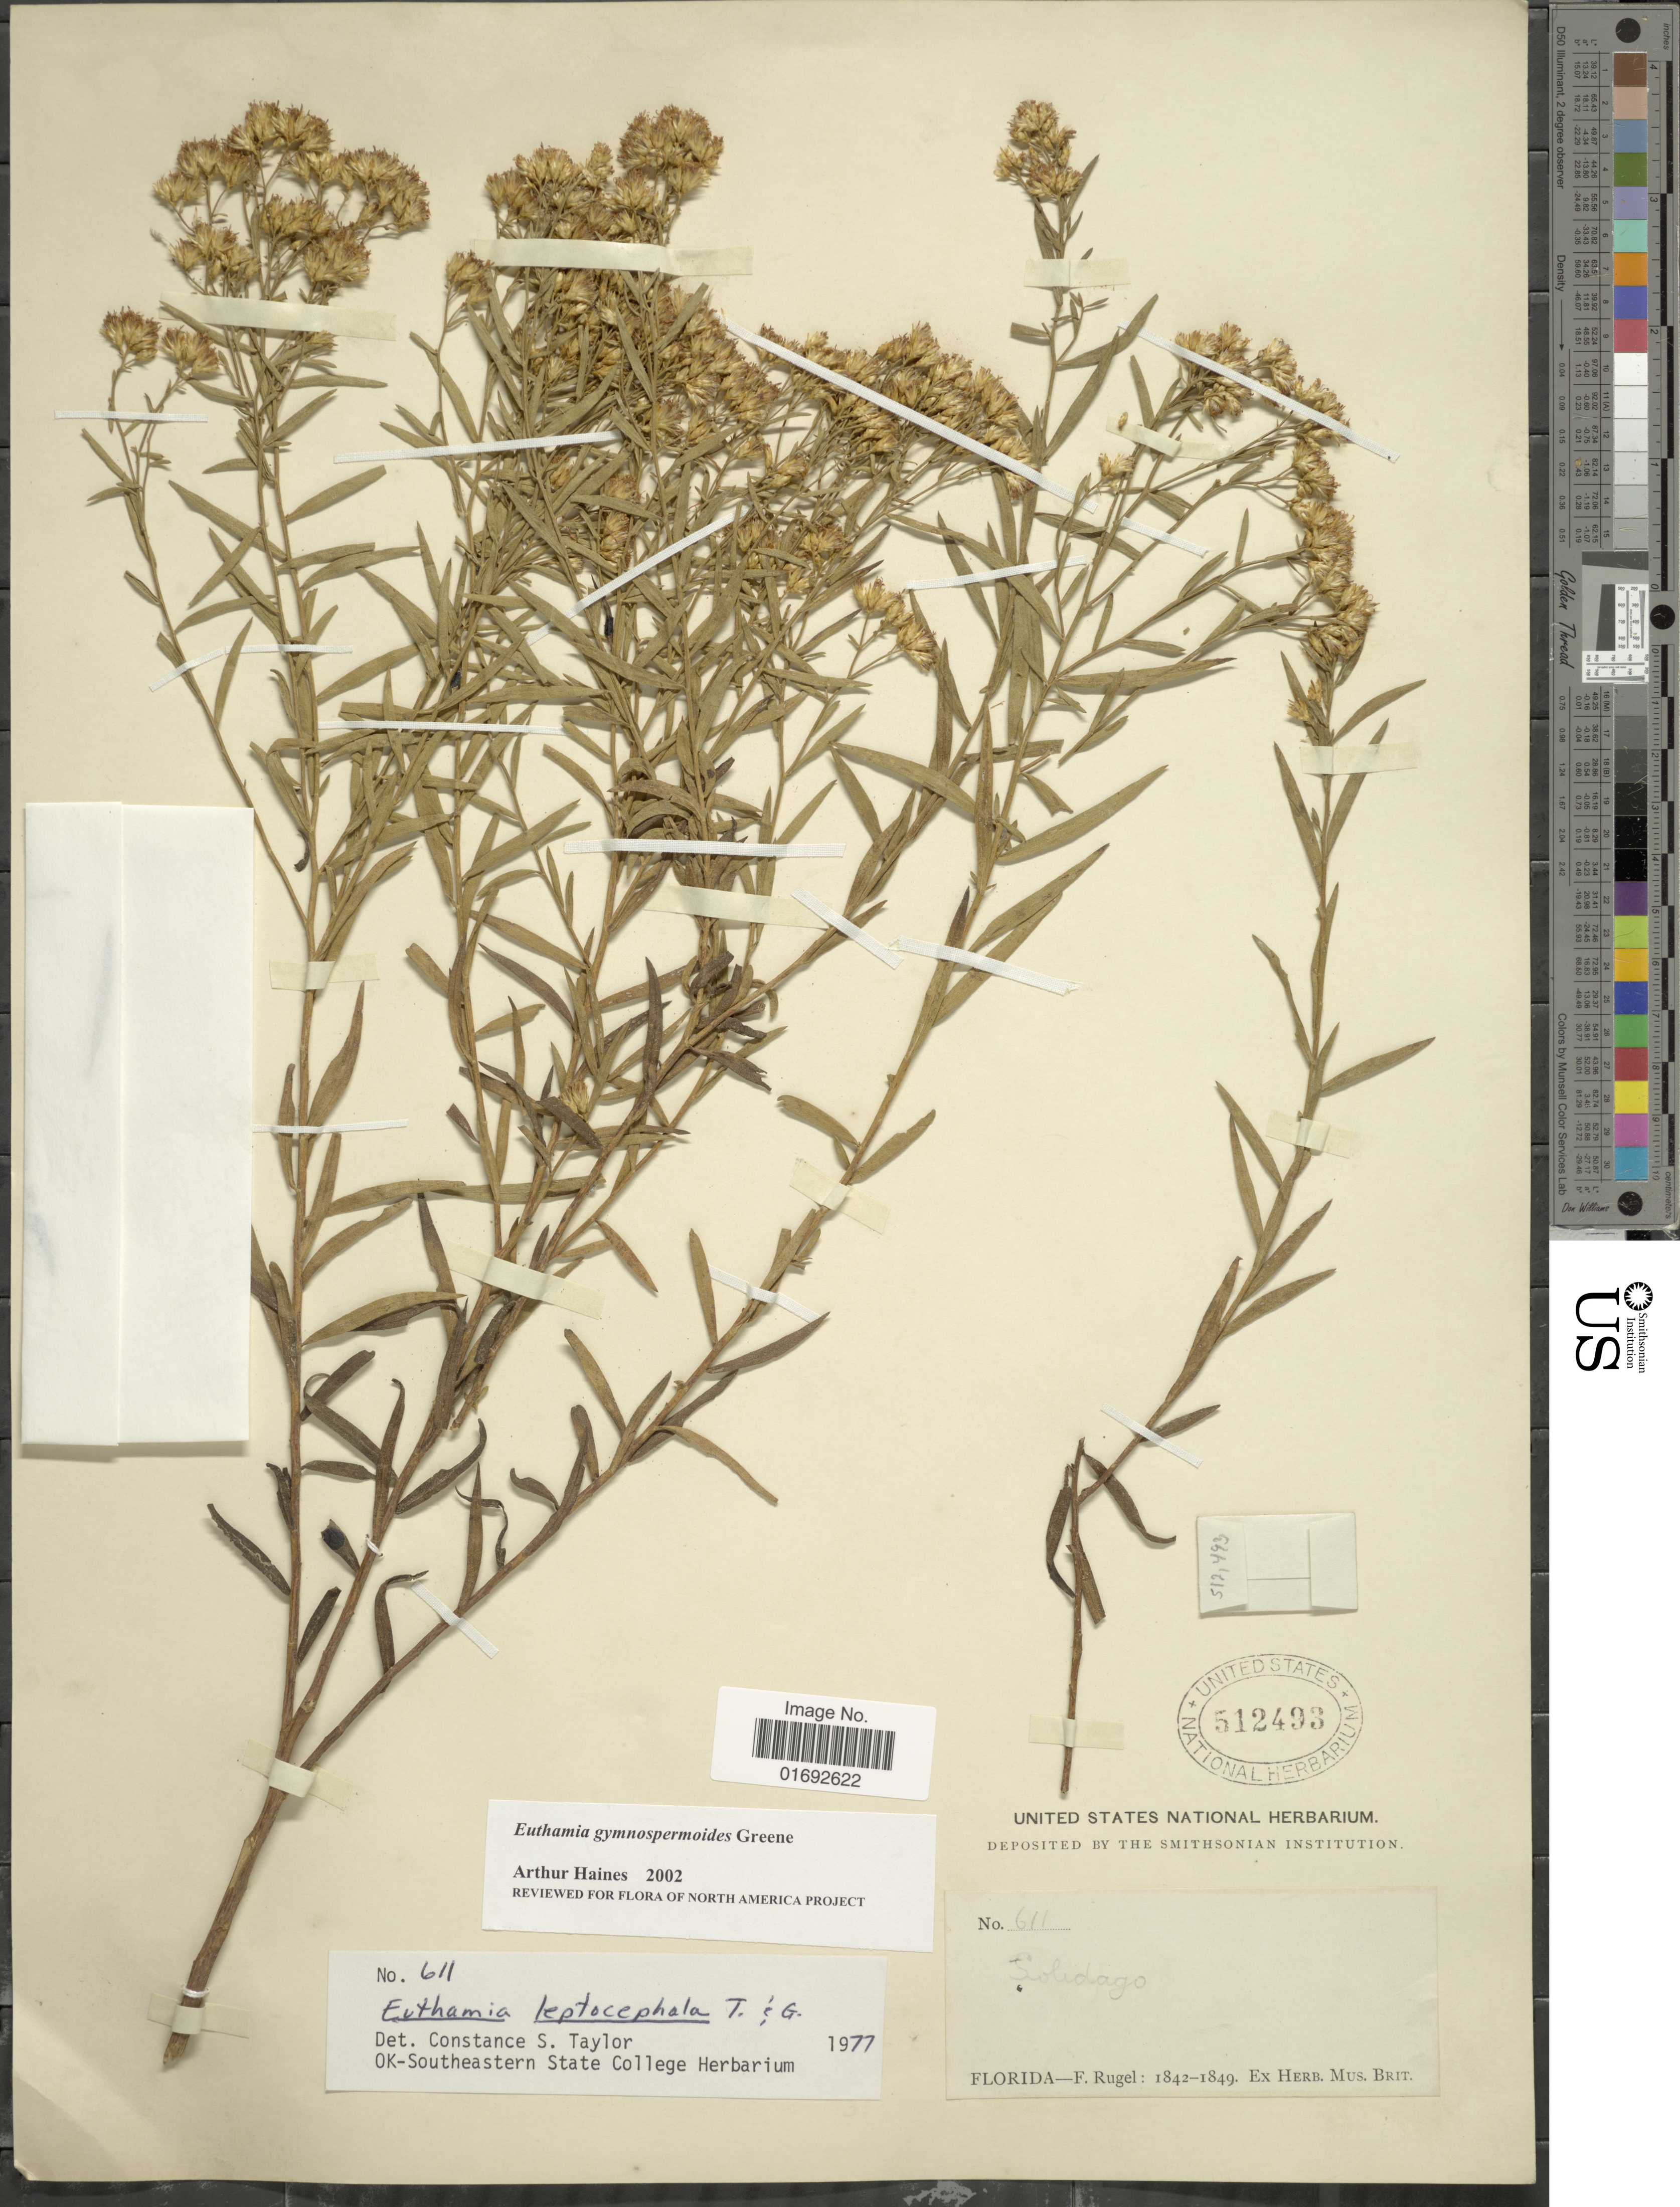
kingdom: Plantae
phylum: Tracheophyta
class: Magnoliopsida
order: Asterales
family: Asteraceae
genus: Euthamia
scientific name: Euthamia gymnospermoides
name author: Greene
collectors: F. Rugel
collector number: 611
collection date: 1842/1849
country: United States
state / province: Florida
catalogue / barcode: US 512493